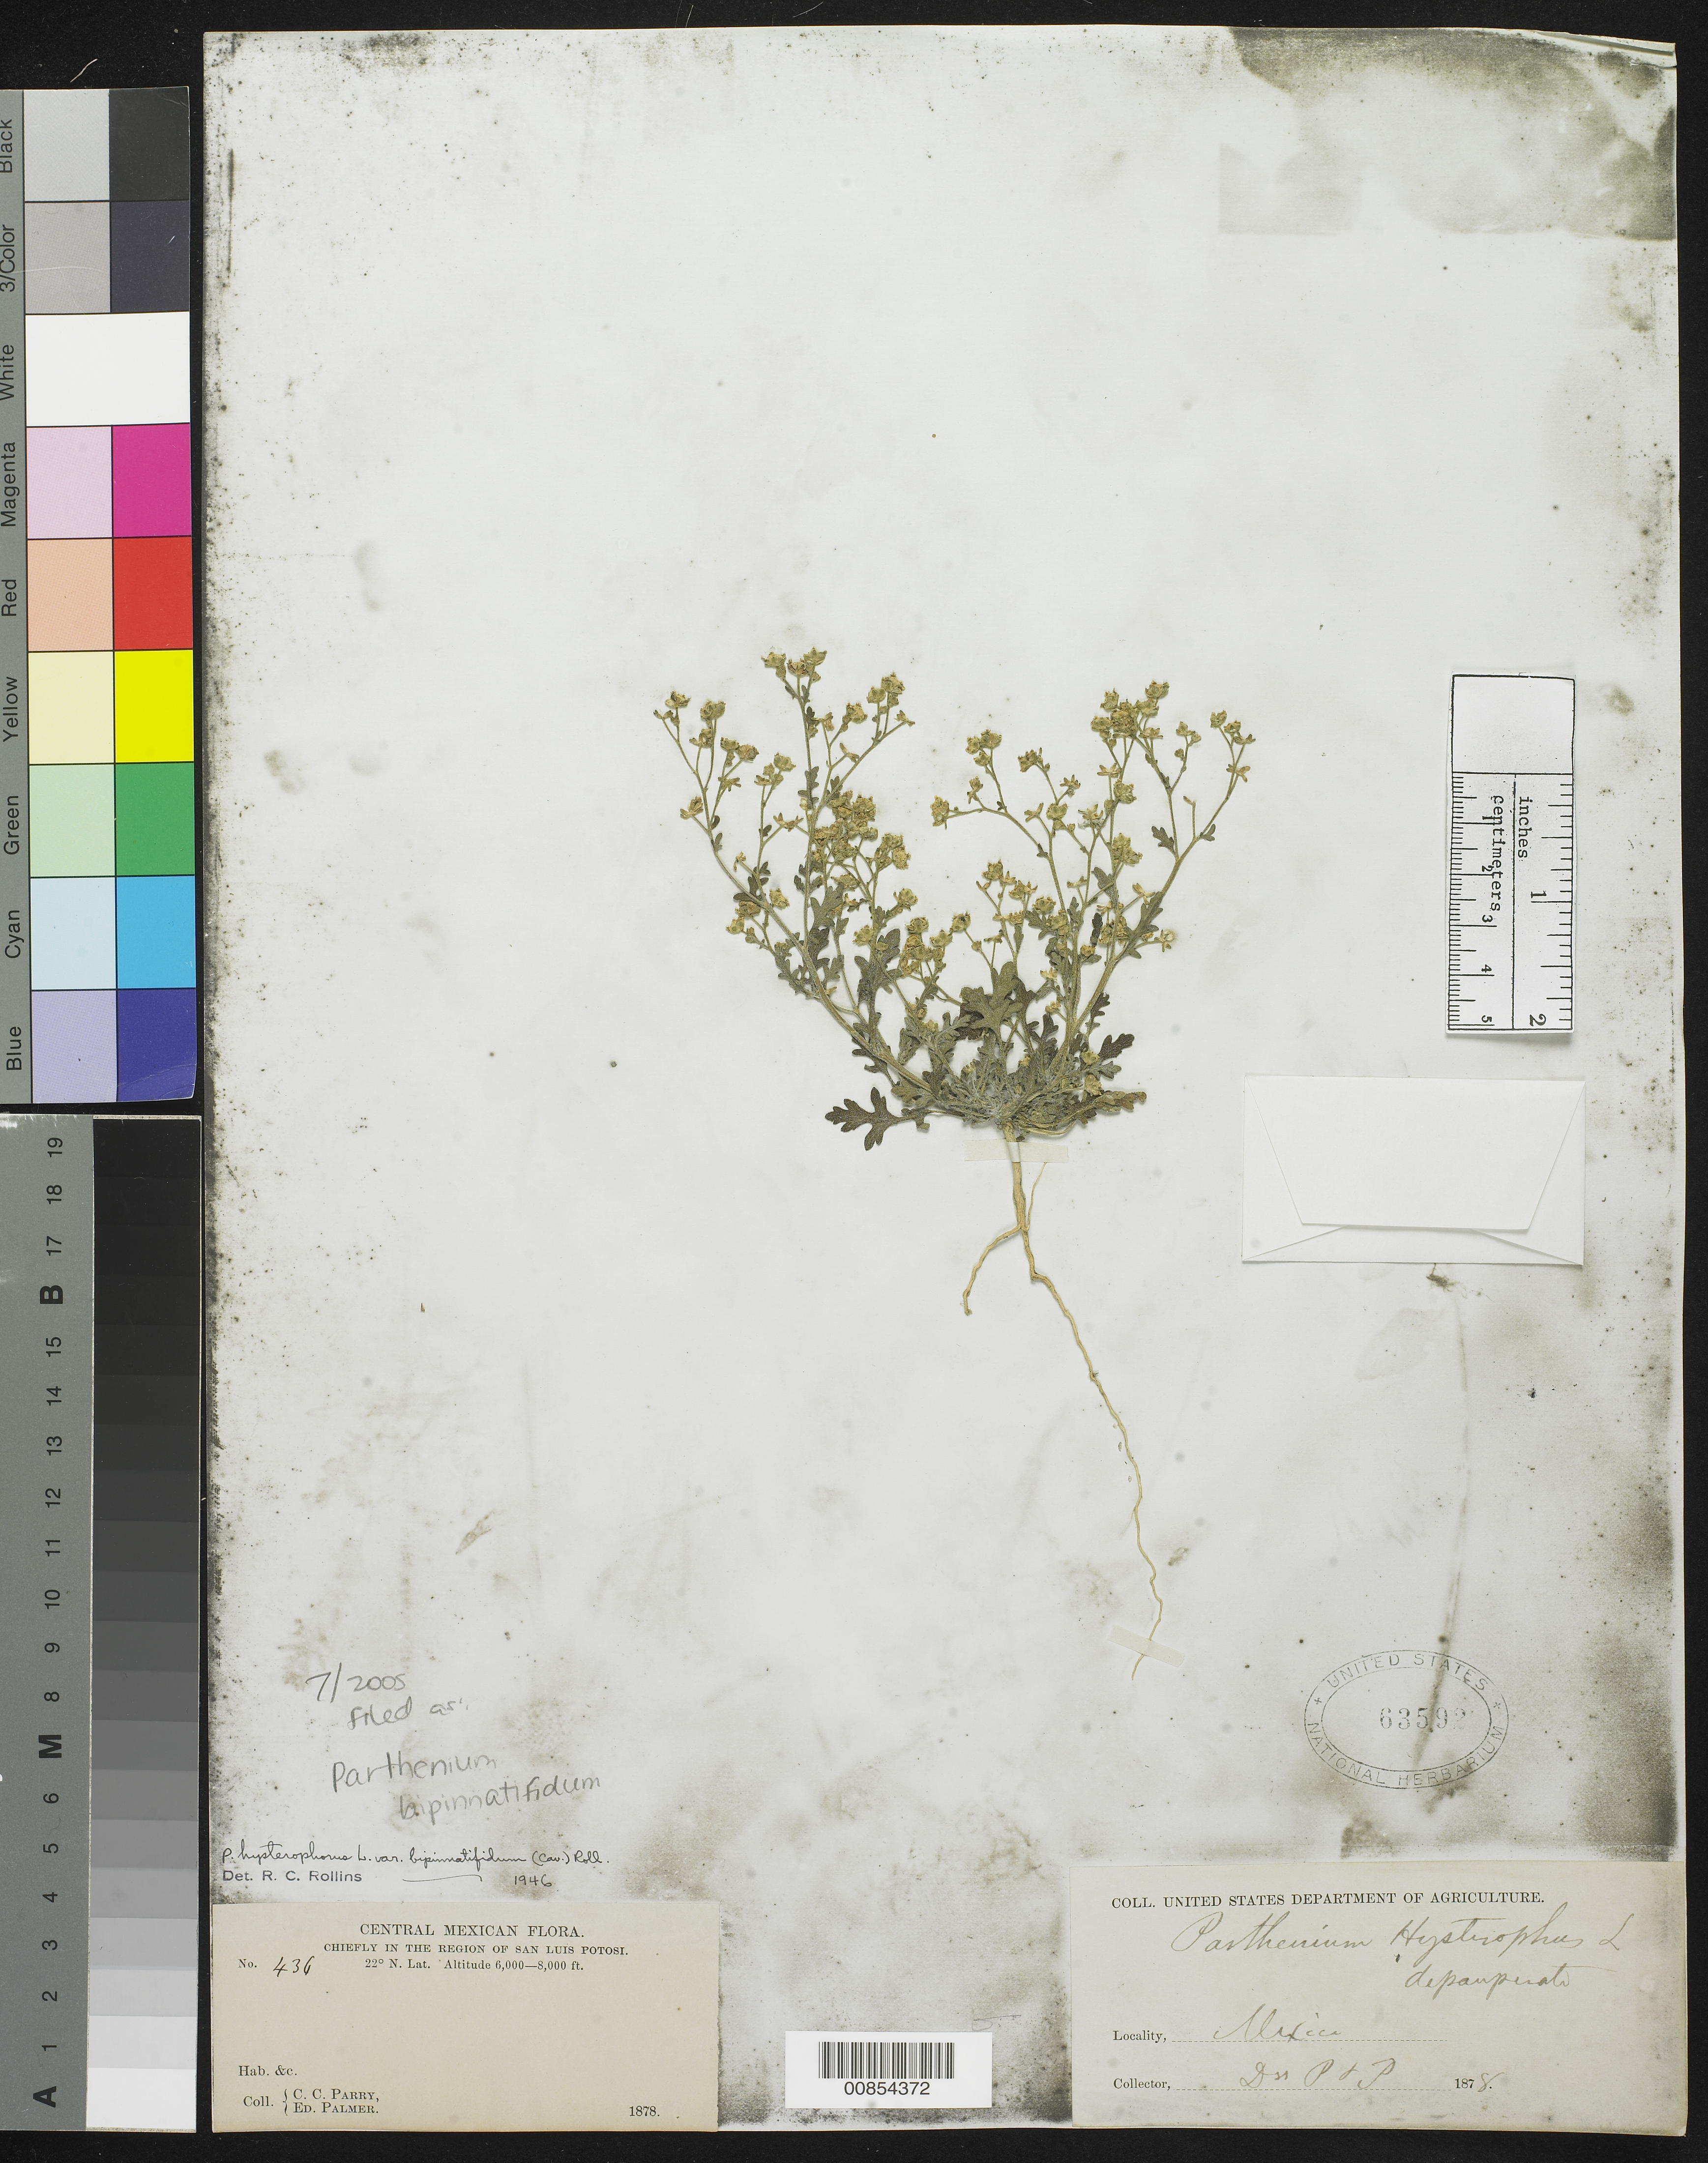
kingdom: Plantae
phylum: Tracheophyta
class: Magnoliopsida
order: Asterales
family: Asteraceae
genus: Parthenium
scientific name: Parthenium bipinnatifidum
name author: (Ortega) Rollins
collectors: C. C. Parry & E. Palmer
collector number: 436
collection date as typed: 1878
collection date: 1878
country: Mexico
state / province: San Luis Potosí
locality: Chiefly in the region of San Luis Potosí.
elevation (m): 1829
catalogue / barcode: US 63592